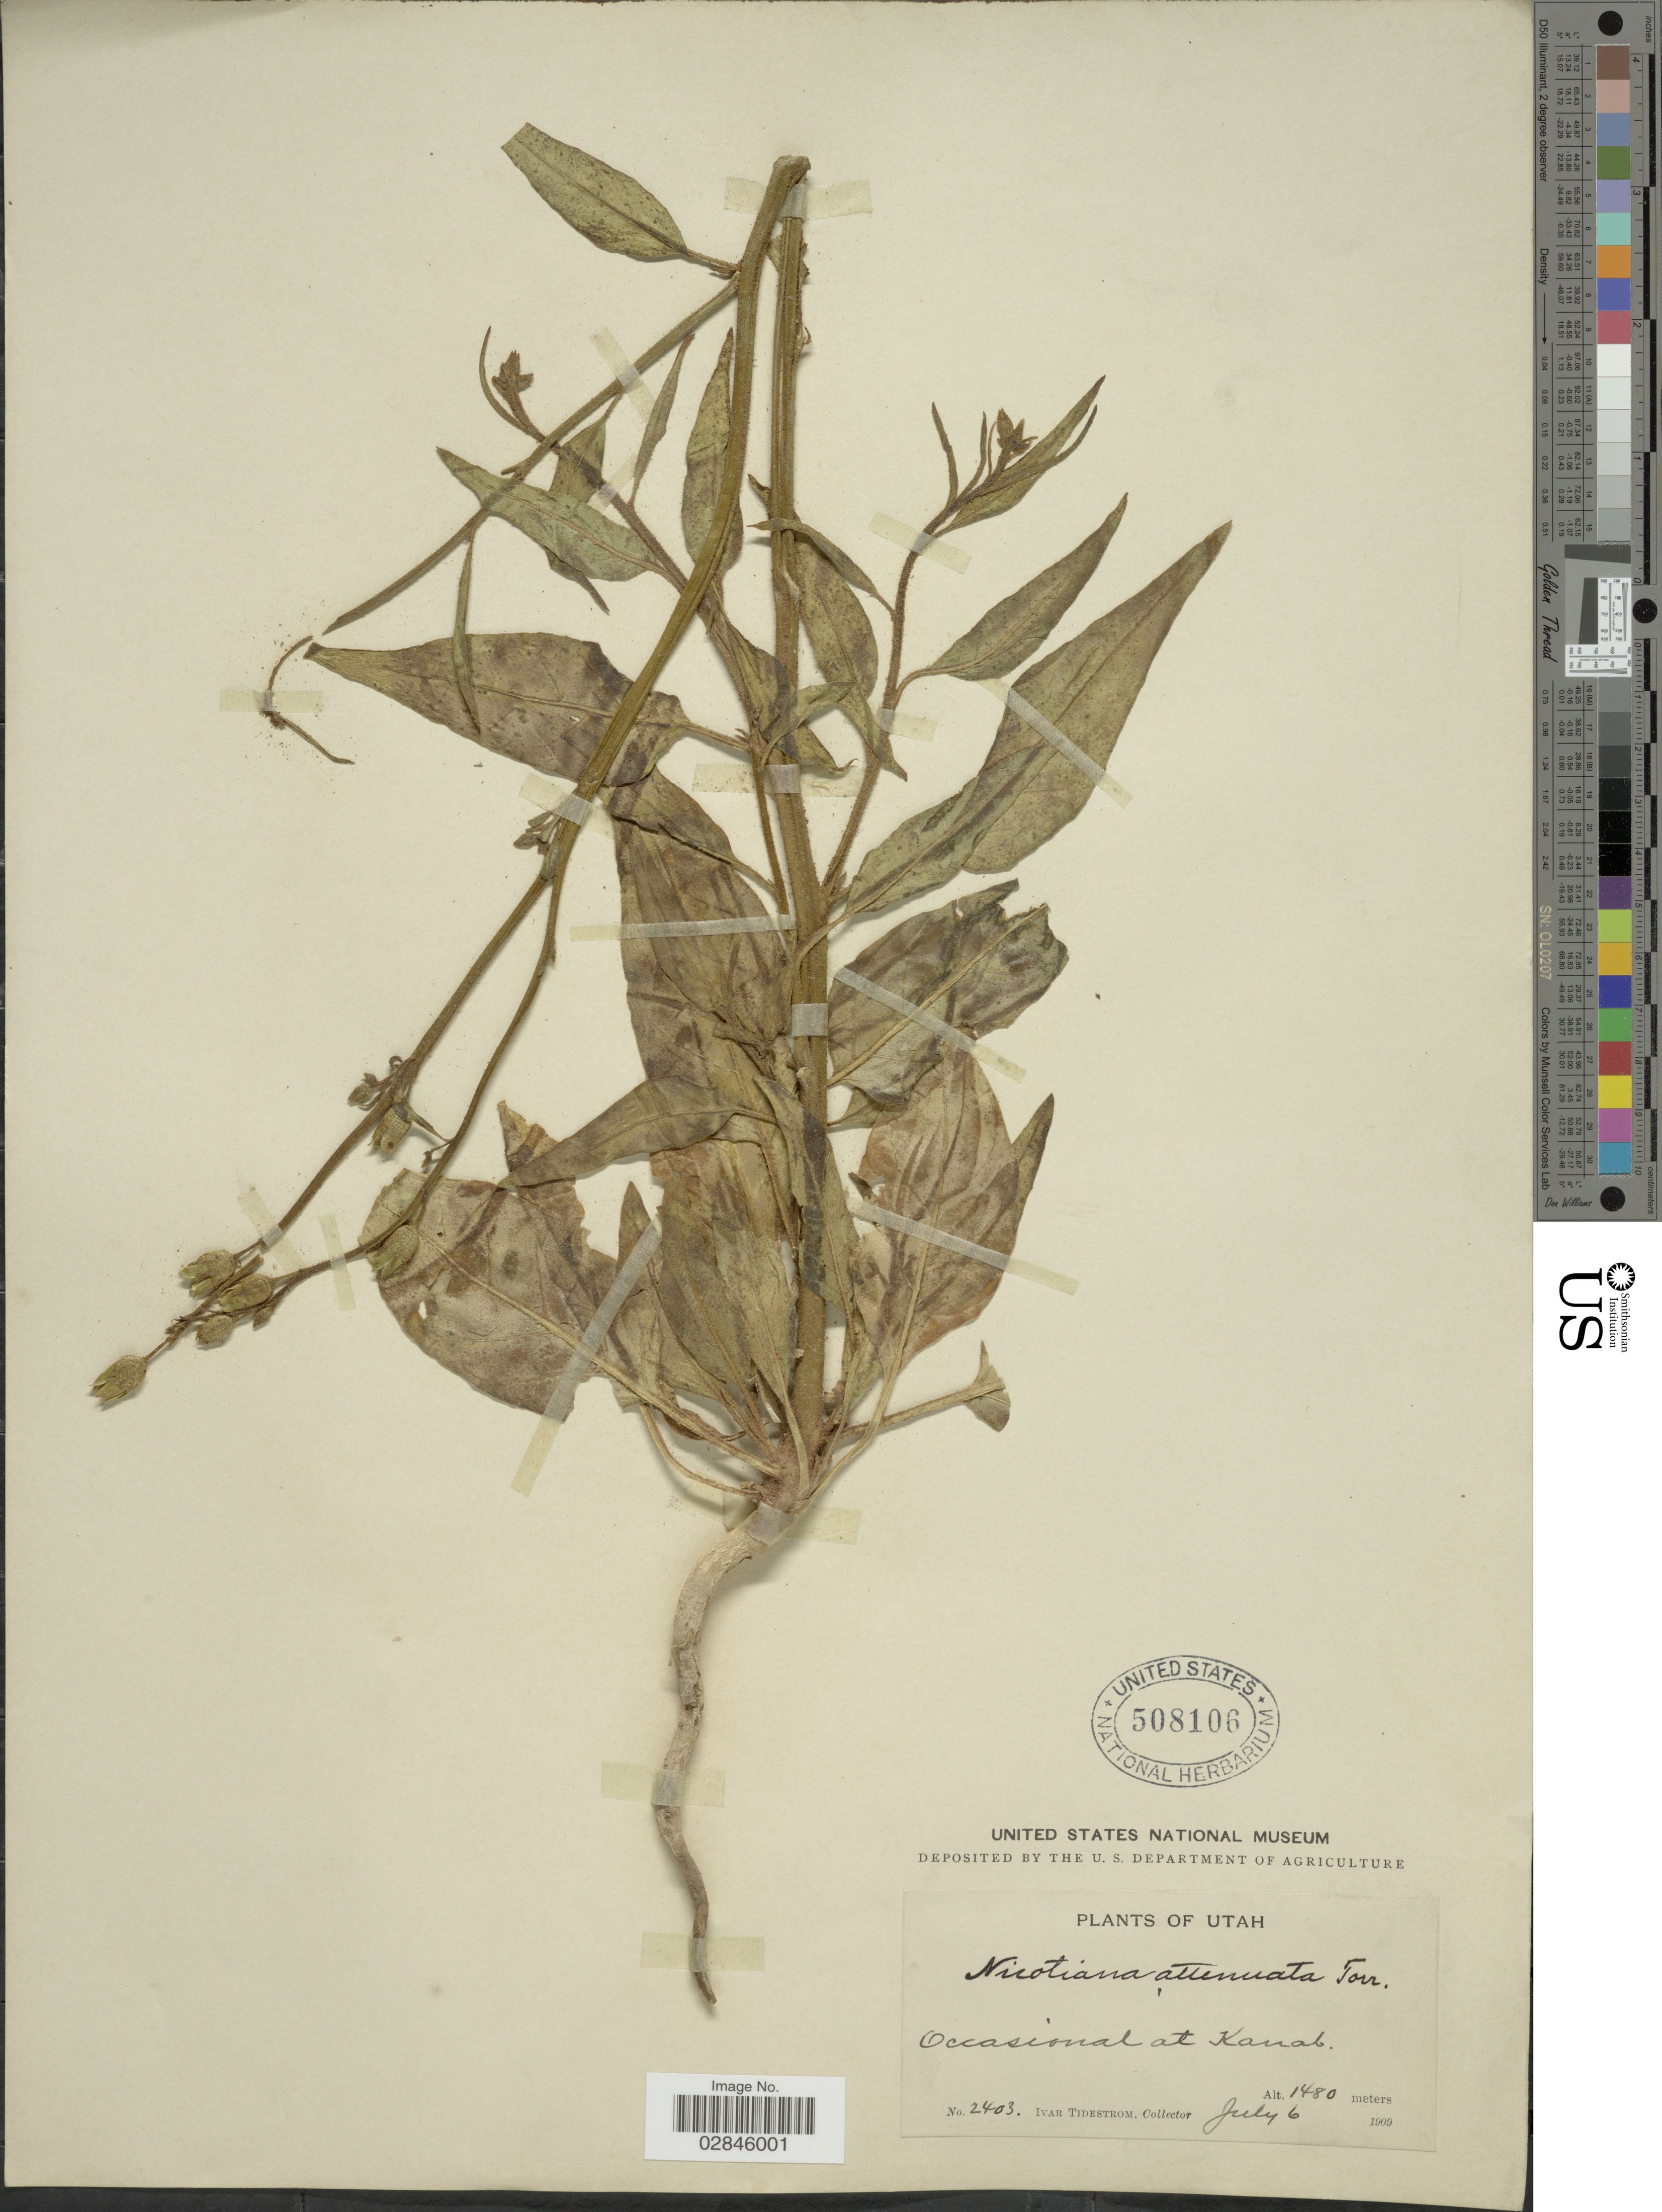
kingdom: Plantae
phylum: Tracheophyta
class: Magnoliopsida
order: Solanales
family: Solanaceae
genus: Nicotiana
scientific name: Nicotiana attenuata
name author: Torr. ex S. Watson in C. King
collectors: I. F. Tidestrom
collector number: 2403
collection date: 1909-07-06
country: United States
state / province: Utah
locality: Kanab.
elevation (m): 1480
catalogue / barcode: US 508106